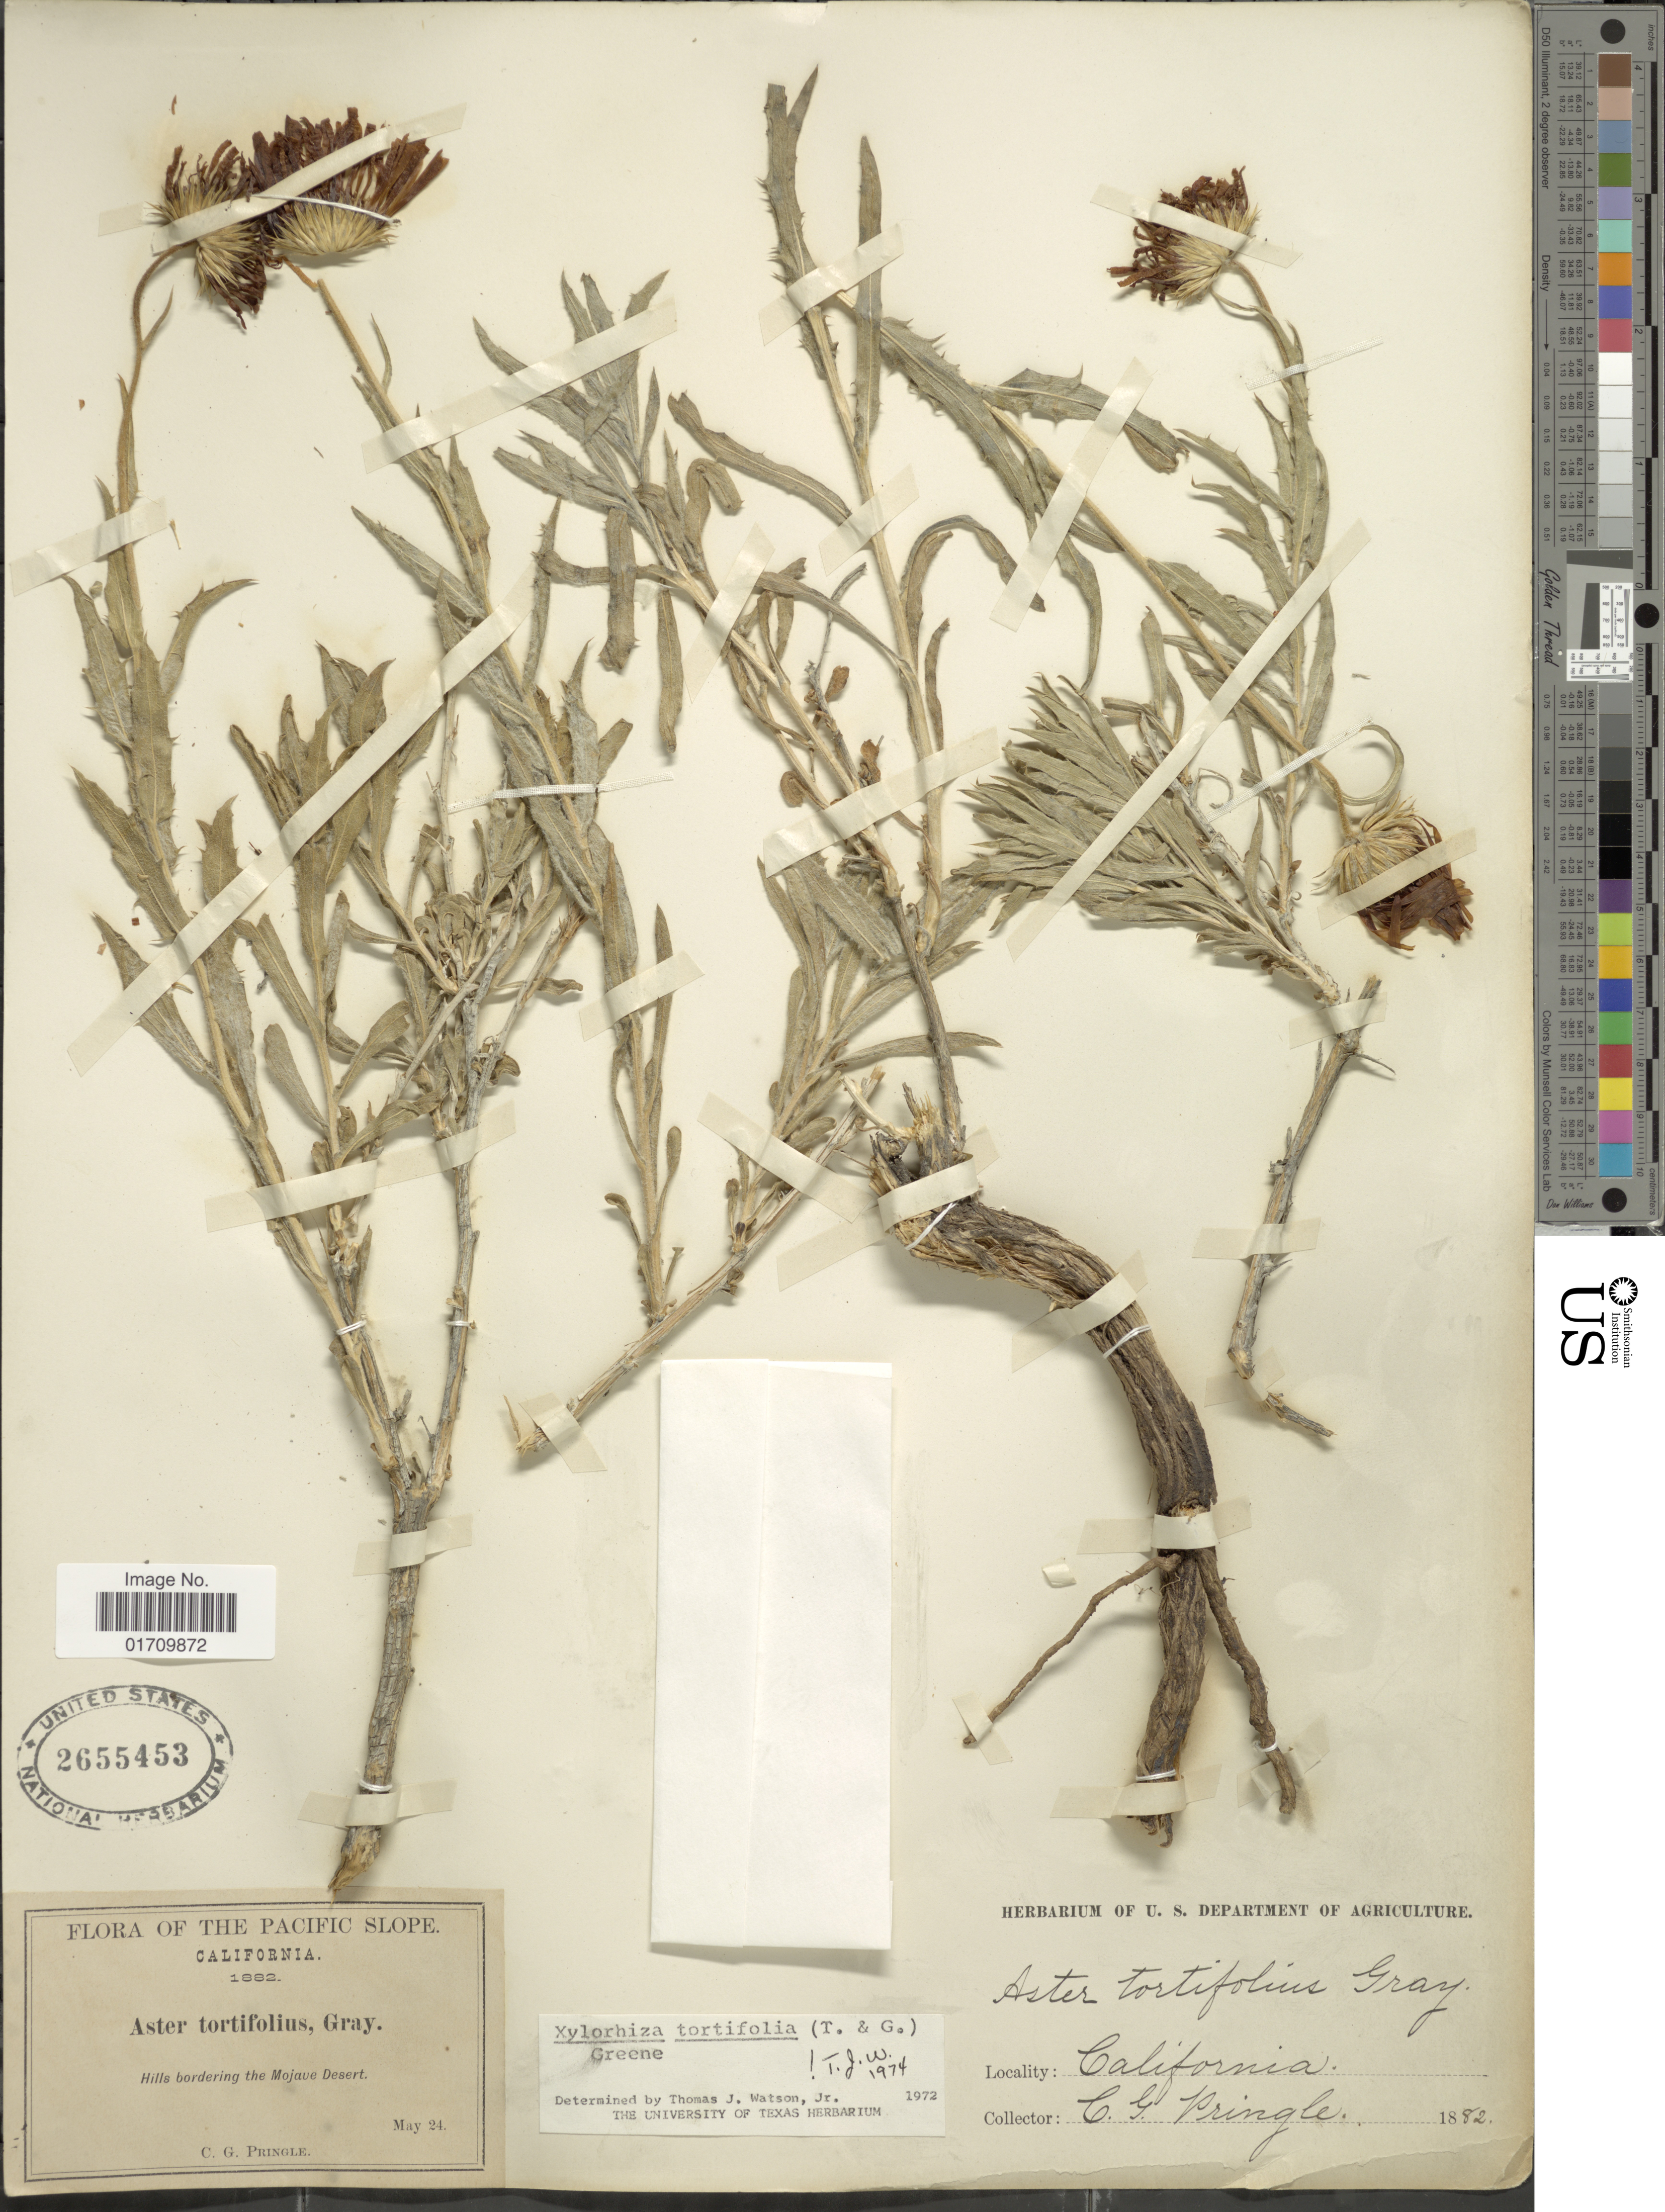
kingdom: Plantae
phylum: Tracheophyta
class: Magnoliopsida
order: Asterales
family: Asteraceae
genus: Xylorhiza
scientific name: Xylorhiza tortifolia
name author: (Torr. & A. Gray) Greene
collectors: C. G. Pringle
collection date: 1882-05-24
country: United States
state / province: California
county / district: San Bernardino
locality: The Pacific Slope, bordering the Mojave Desert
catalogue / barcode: US 2655453